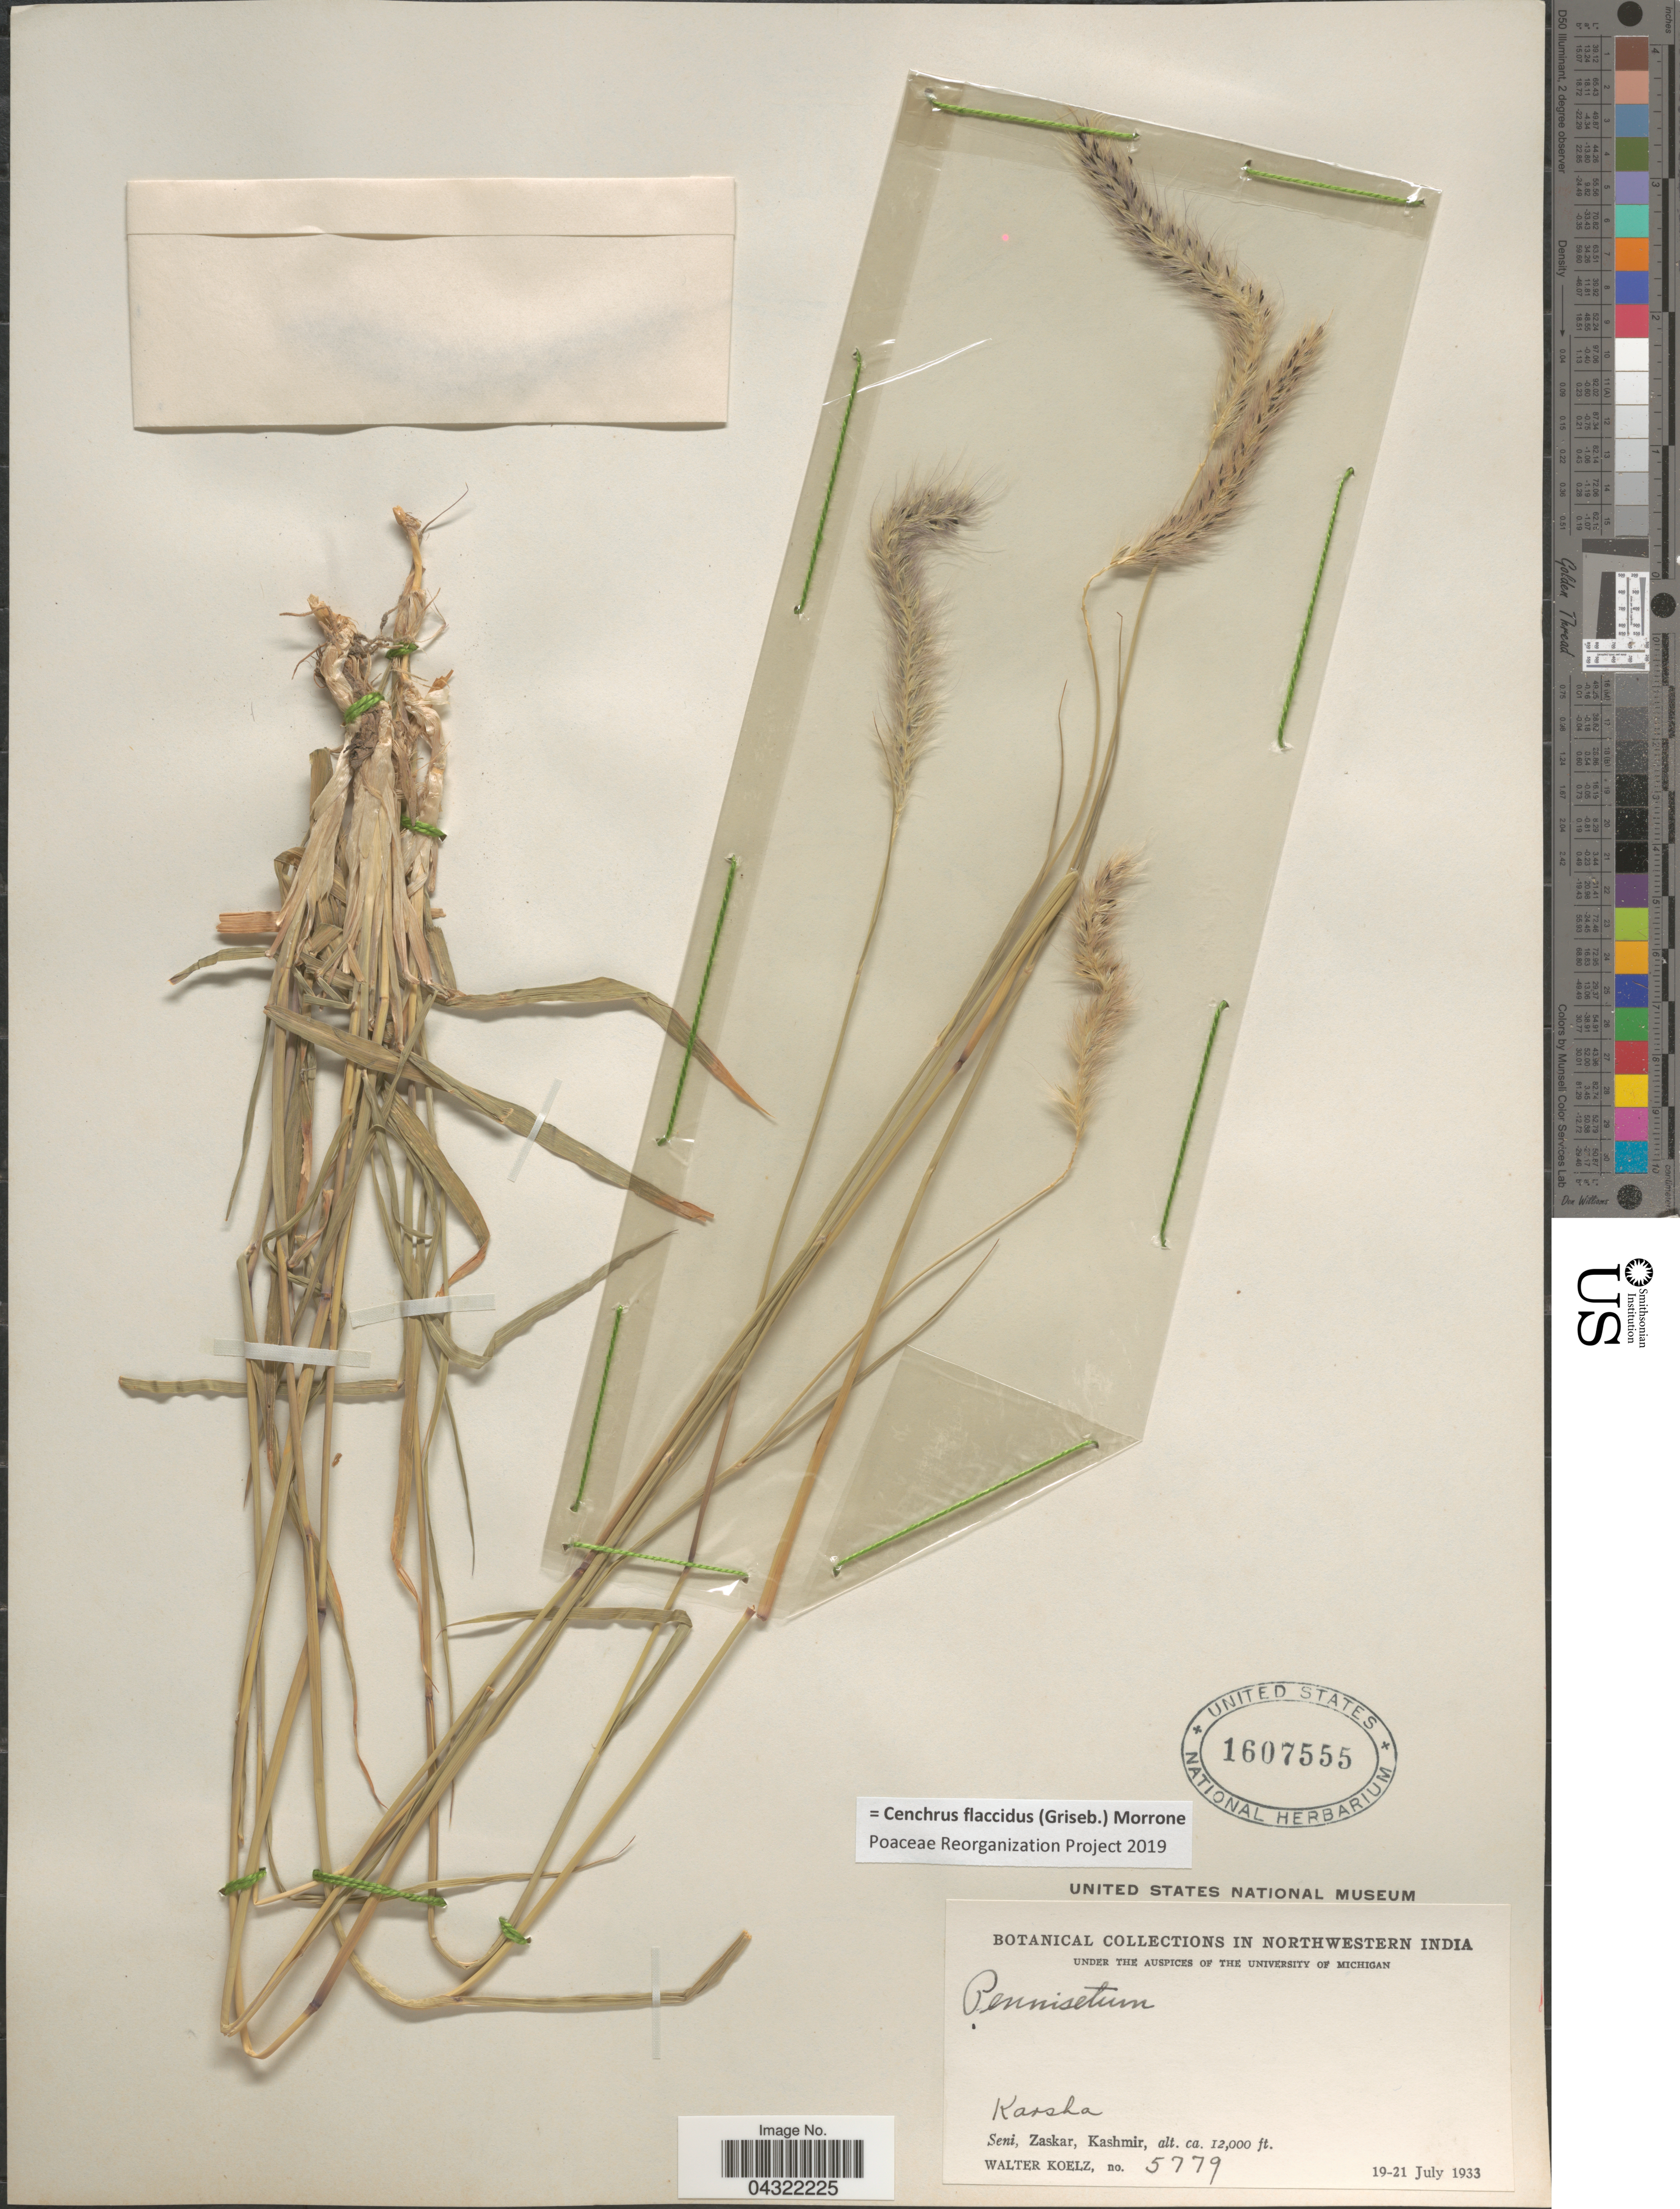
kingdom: Plantae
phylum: Tracheophyta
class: Liliopsida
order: Poales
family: Poaceae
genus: Cenchrus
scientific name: Cenchrus flaccidus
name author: (Griseb.) Morrone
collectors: W. N. Koelz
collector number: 5779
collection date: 1933-07-19/1933-07-21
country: India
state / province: Jammu and Kashmir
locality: Northwestern India. Karsha. Seni, Zaskar, Kashmir.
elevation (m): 3658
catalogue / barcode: US 1607555